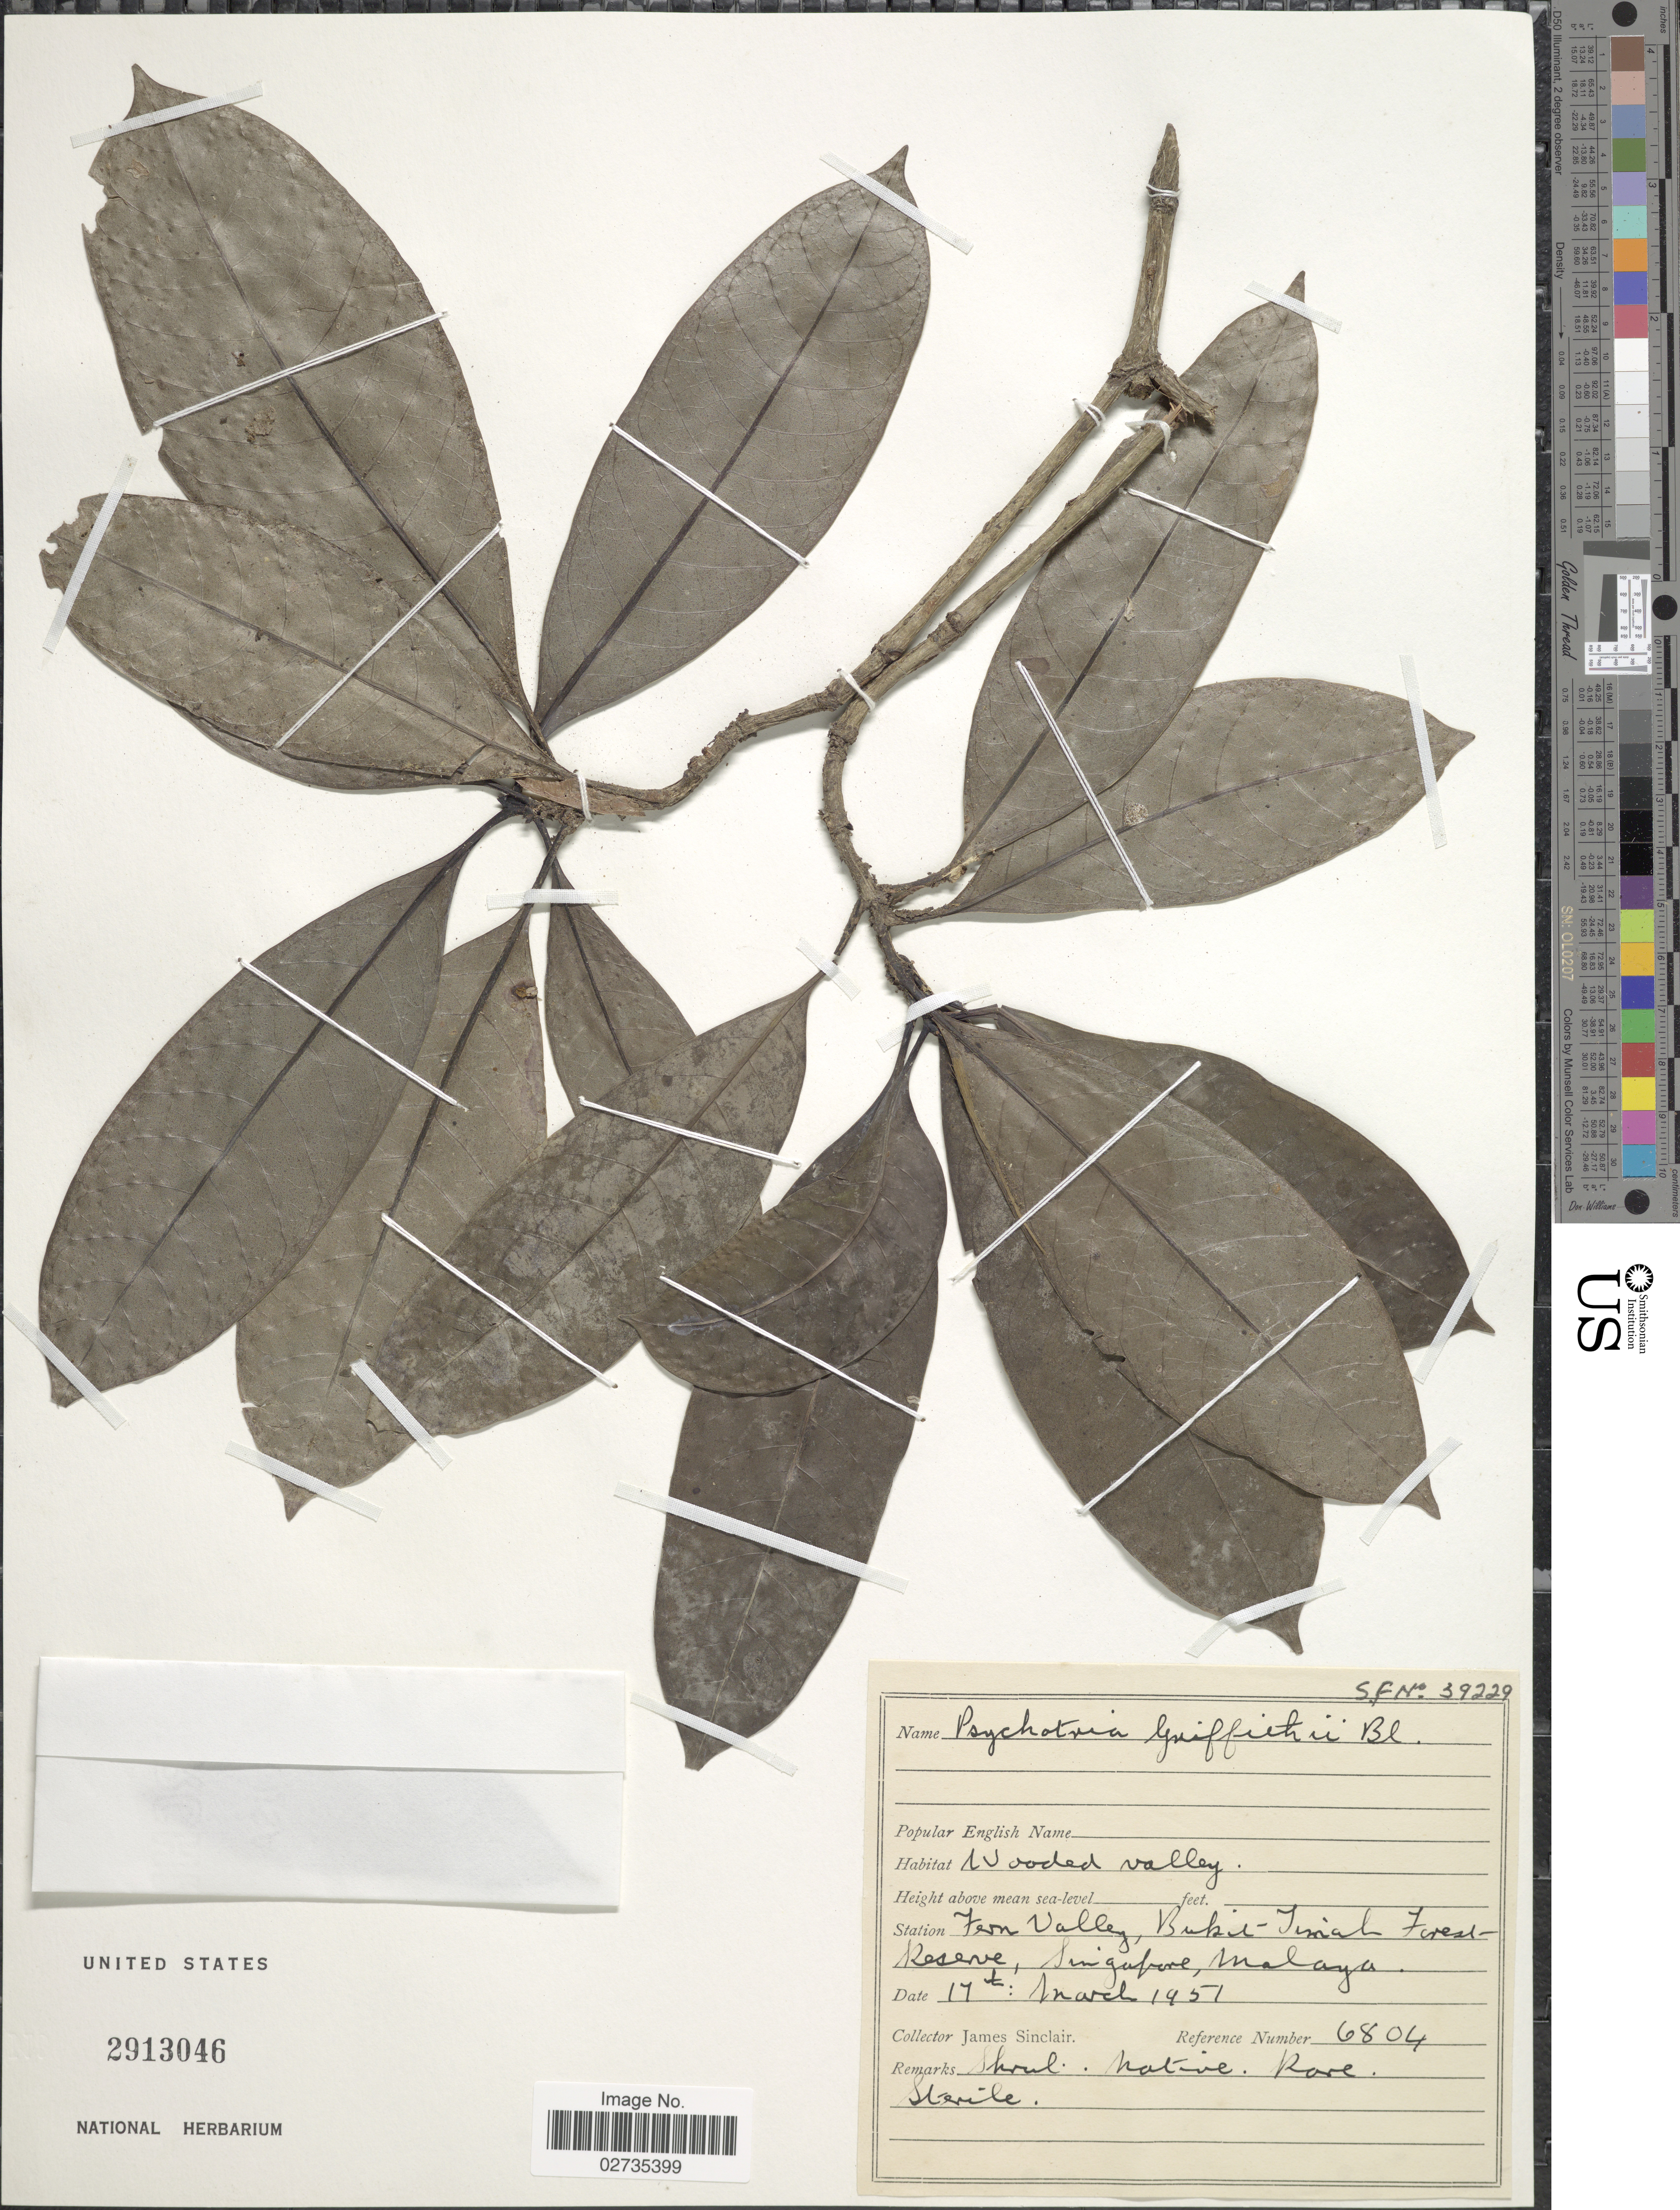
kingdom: Plantae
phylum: Tracheophyta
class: Magnoliopsida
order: Gentianales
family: Rubiaceae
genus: Psychotria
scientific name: Psychotria griffithii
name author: Hook. f.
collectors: J. Sinclair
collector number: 6804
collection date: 1951-03-17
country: Singapore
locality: Fern Valley, Bukit Timah Forest Reserve, Malaya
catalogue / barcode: US 2913046